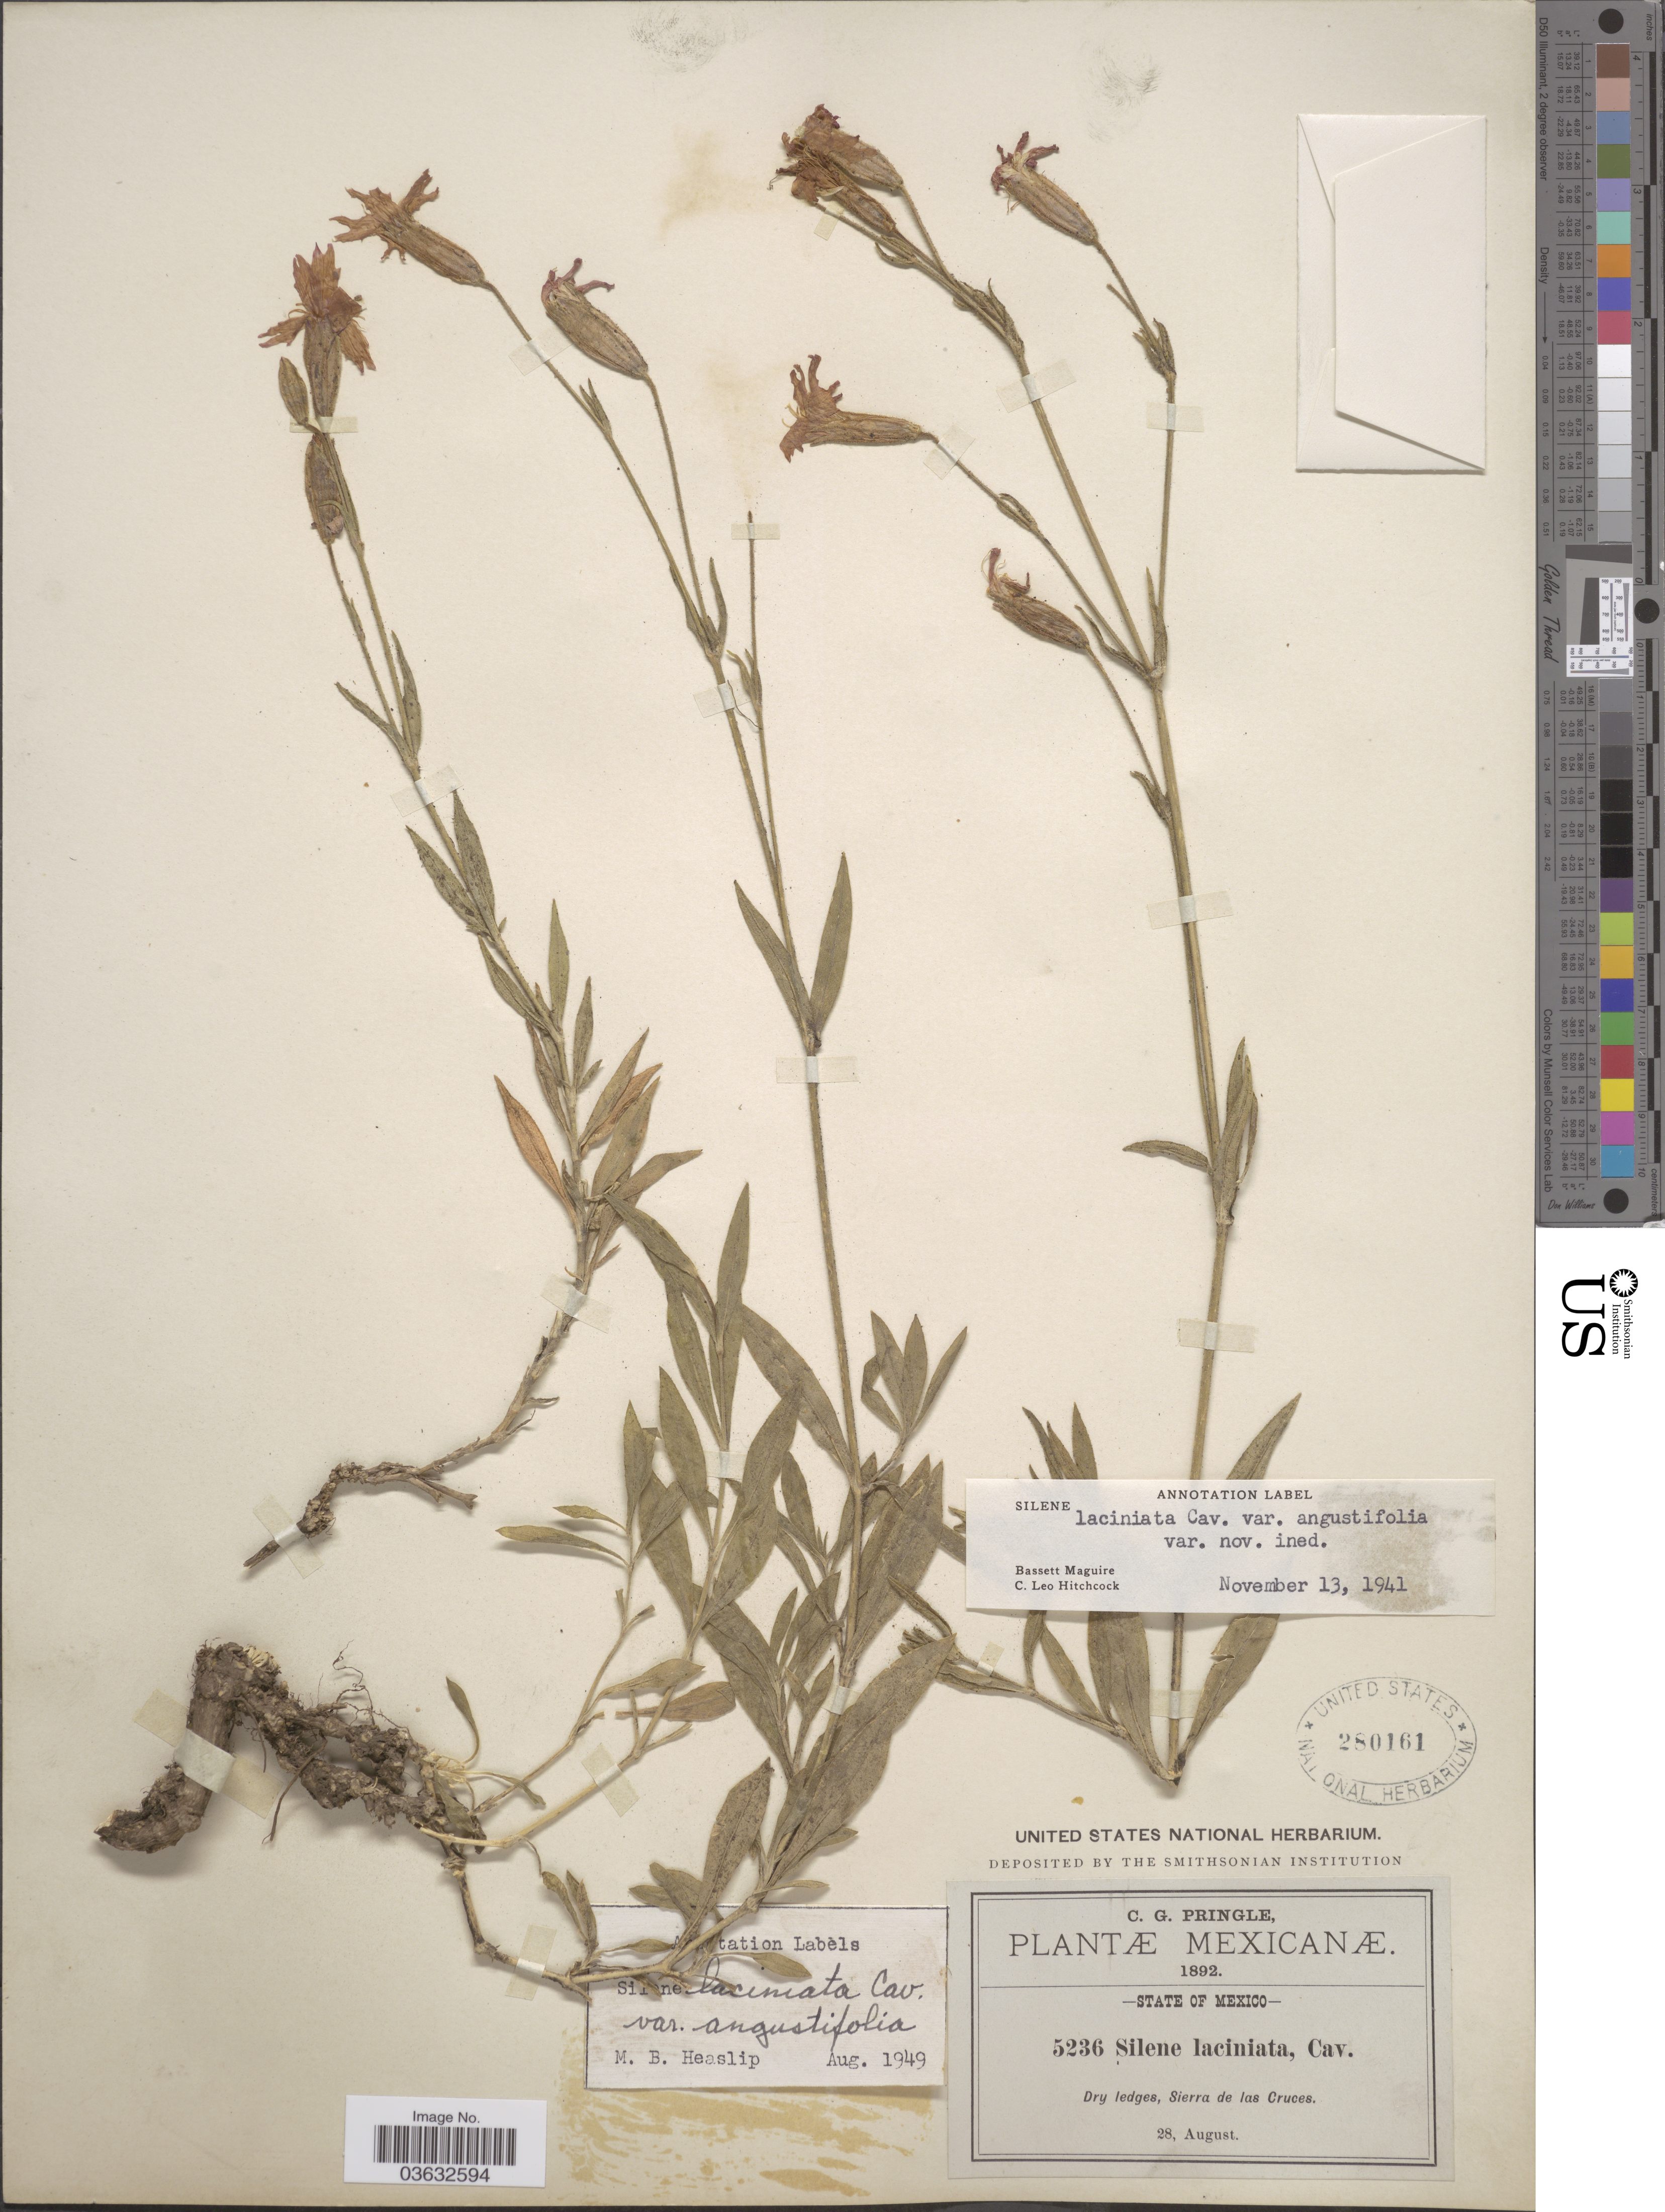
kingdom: Plantae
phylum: Tracheophyta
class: Magnoliopsida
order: Caryophyllales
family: Caryophyllaceae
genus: Silene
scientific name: Silene laciniata var. angustifolia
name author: C.L. Hitchc. & Maguire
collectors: C. G. Pringle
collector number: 5236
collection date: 1892-08-28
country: Mexico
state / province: México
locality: Sierra de las Cruces.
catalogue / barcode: US 280161